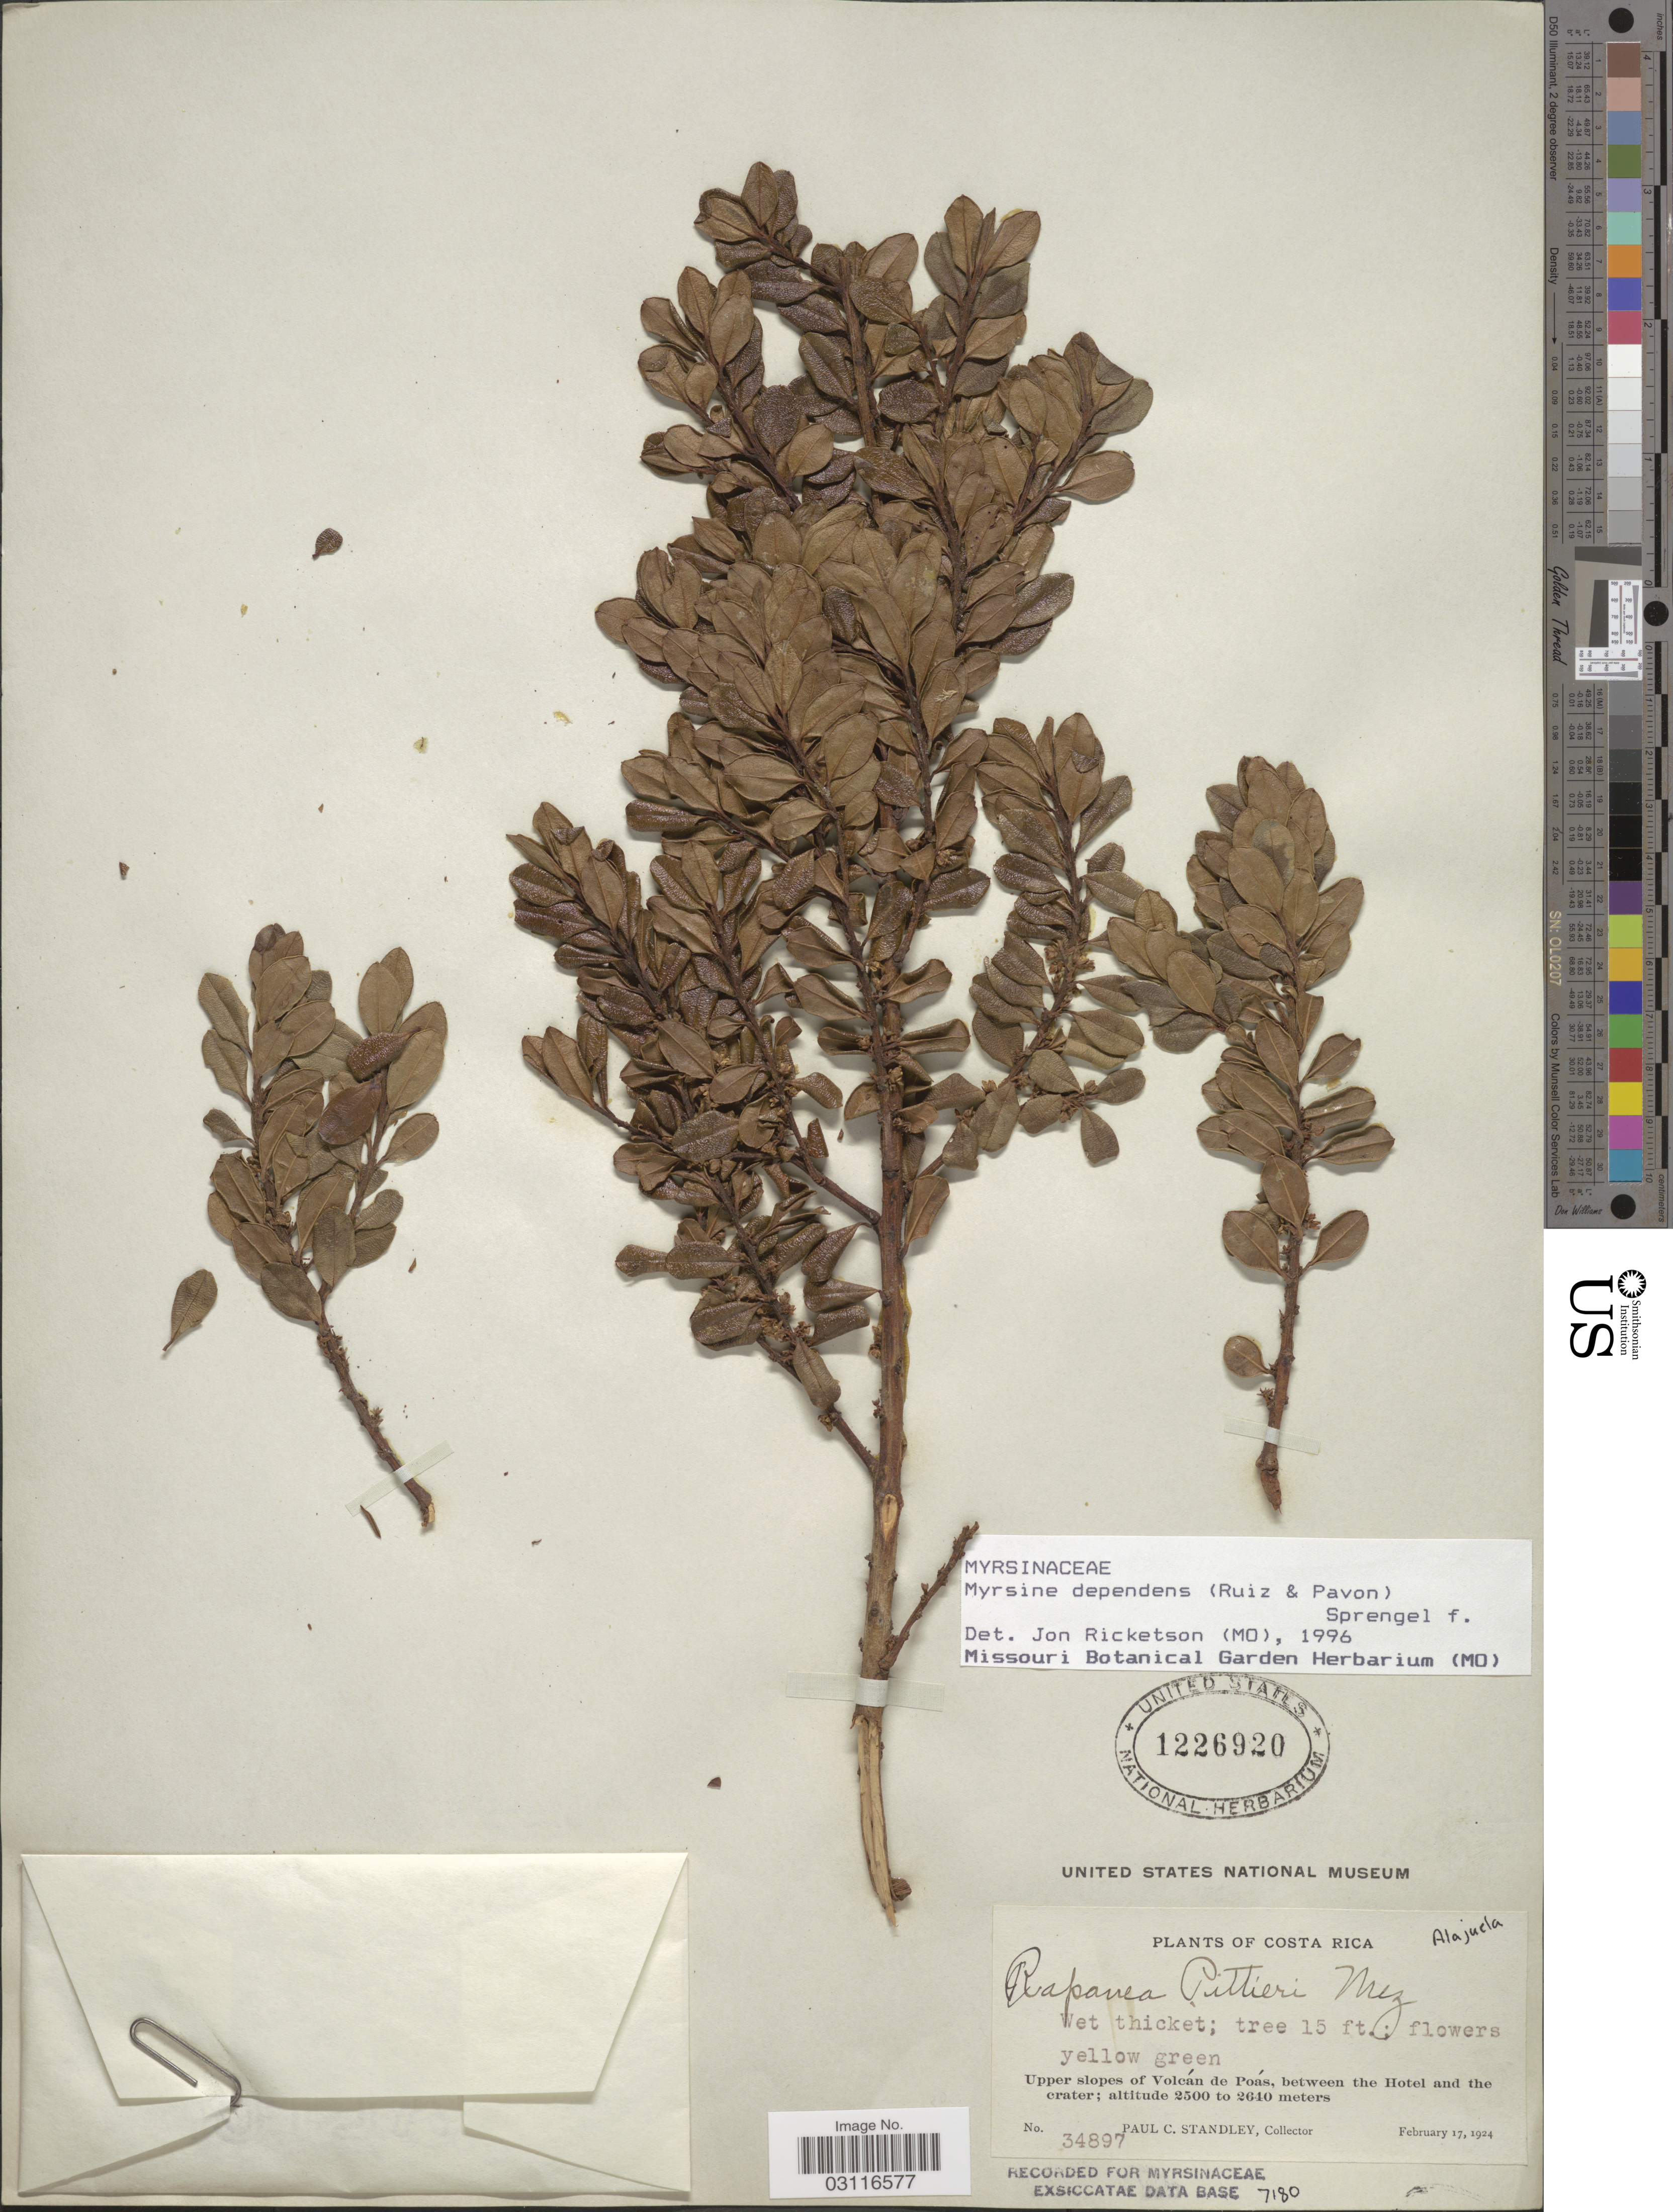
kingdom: Plantae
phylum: Tracheophyta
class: Magnoliopsida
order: Ericales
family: Primulaceae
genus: Myrsine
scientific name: Myrsine dependens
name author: (Ruiz & Pav.) Spreng.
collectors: P. C. Standley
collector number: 34897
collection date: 1924-02-17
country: Costa Rica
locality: Upper slopes of Volcán de Poás, between the Hotel and the crater.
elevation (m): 2500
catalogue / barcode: US 1226920